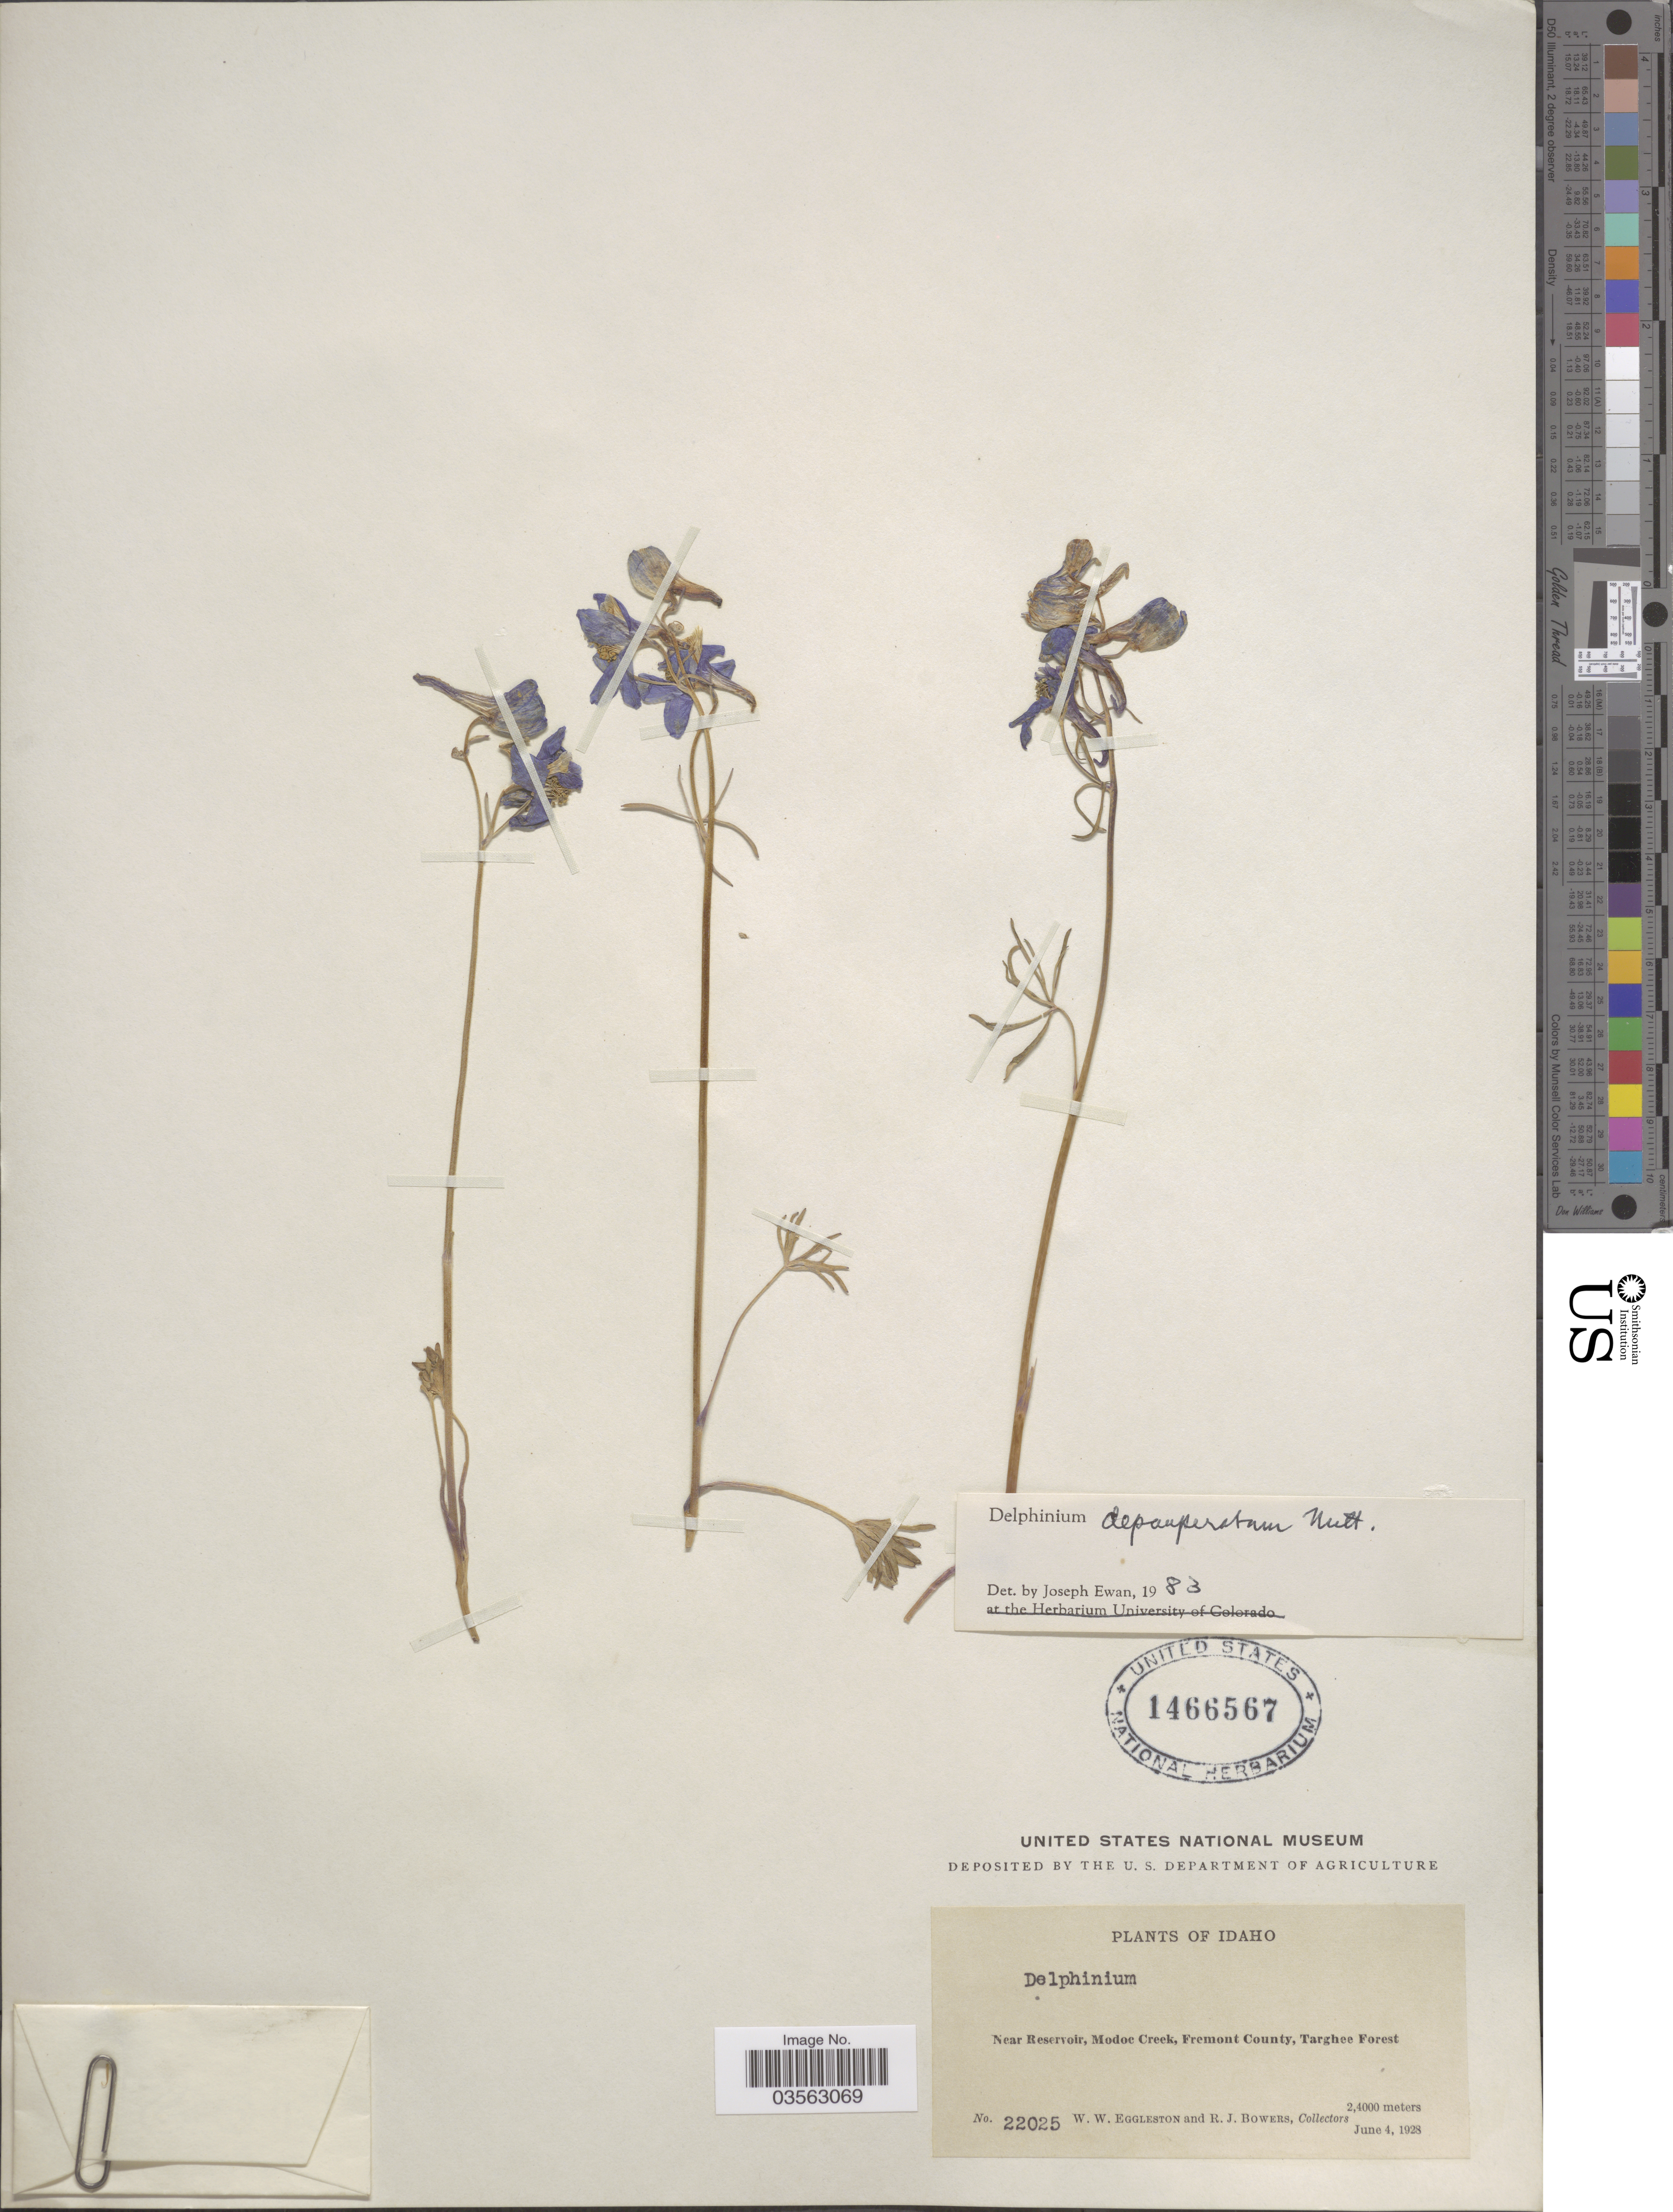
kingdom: Plantae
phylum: Tracheophyta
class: Magnoliopsida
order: Ranunculales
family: Ranunculaceae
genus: Delphinium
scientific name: Delphinium depauperatum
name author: Nutt.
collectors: W. W. Eggleston & R. Bowers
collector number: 22025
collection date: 1928-06-04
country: United States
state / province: Idaho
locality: Near Reservoir, Modoc Creek, Fremont County, Targhee Forest.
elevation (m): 24000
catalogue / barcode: US 1466567